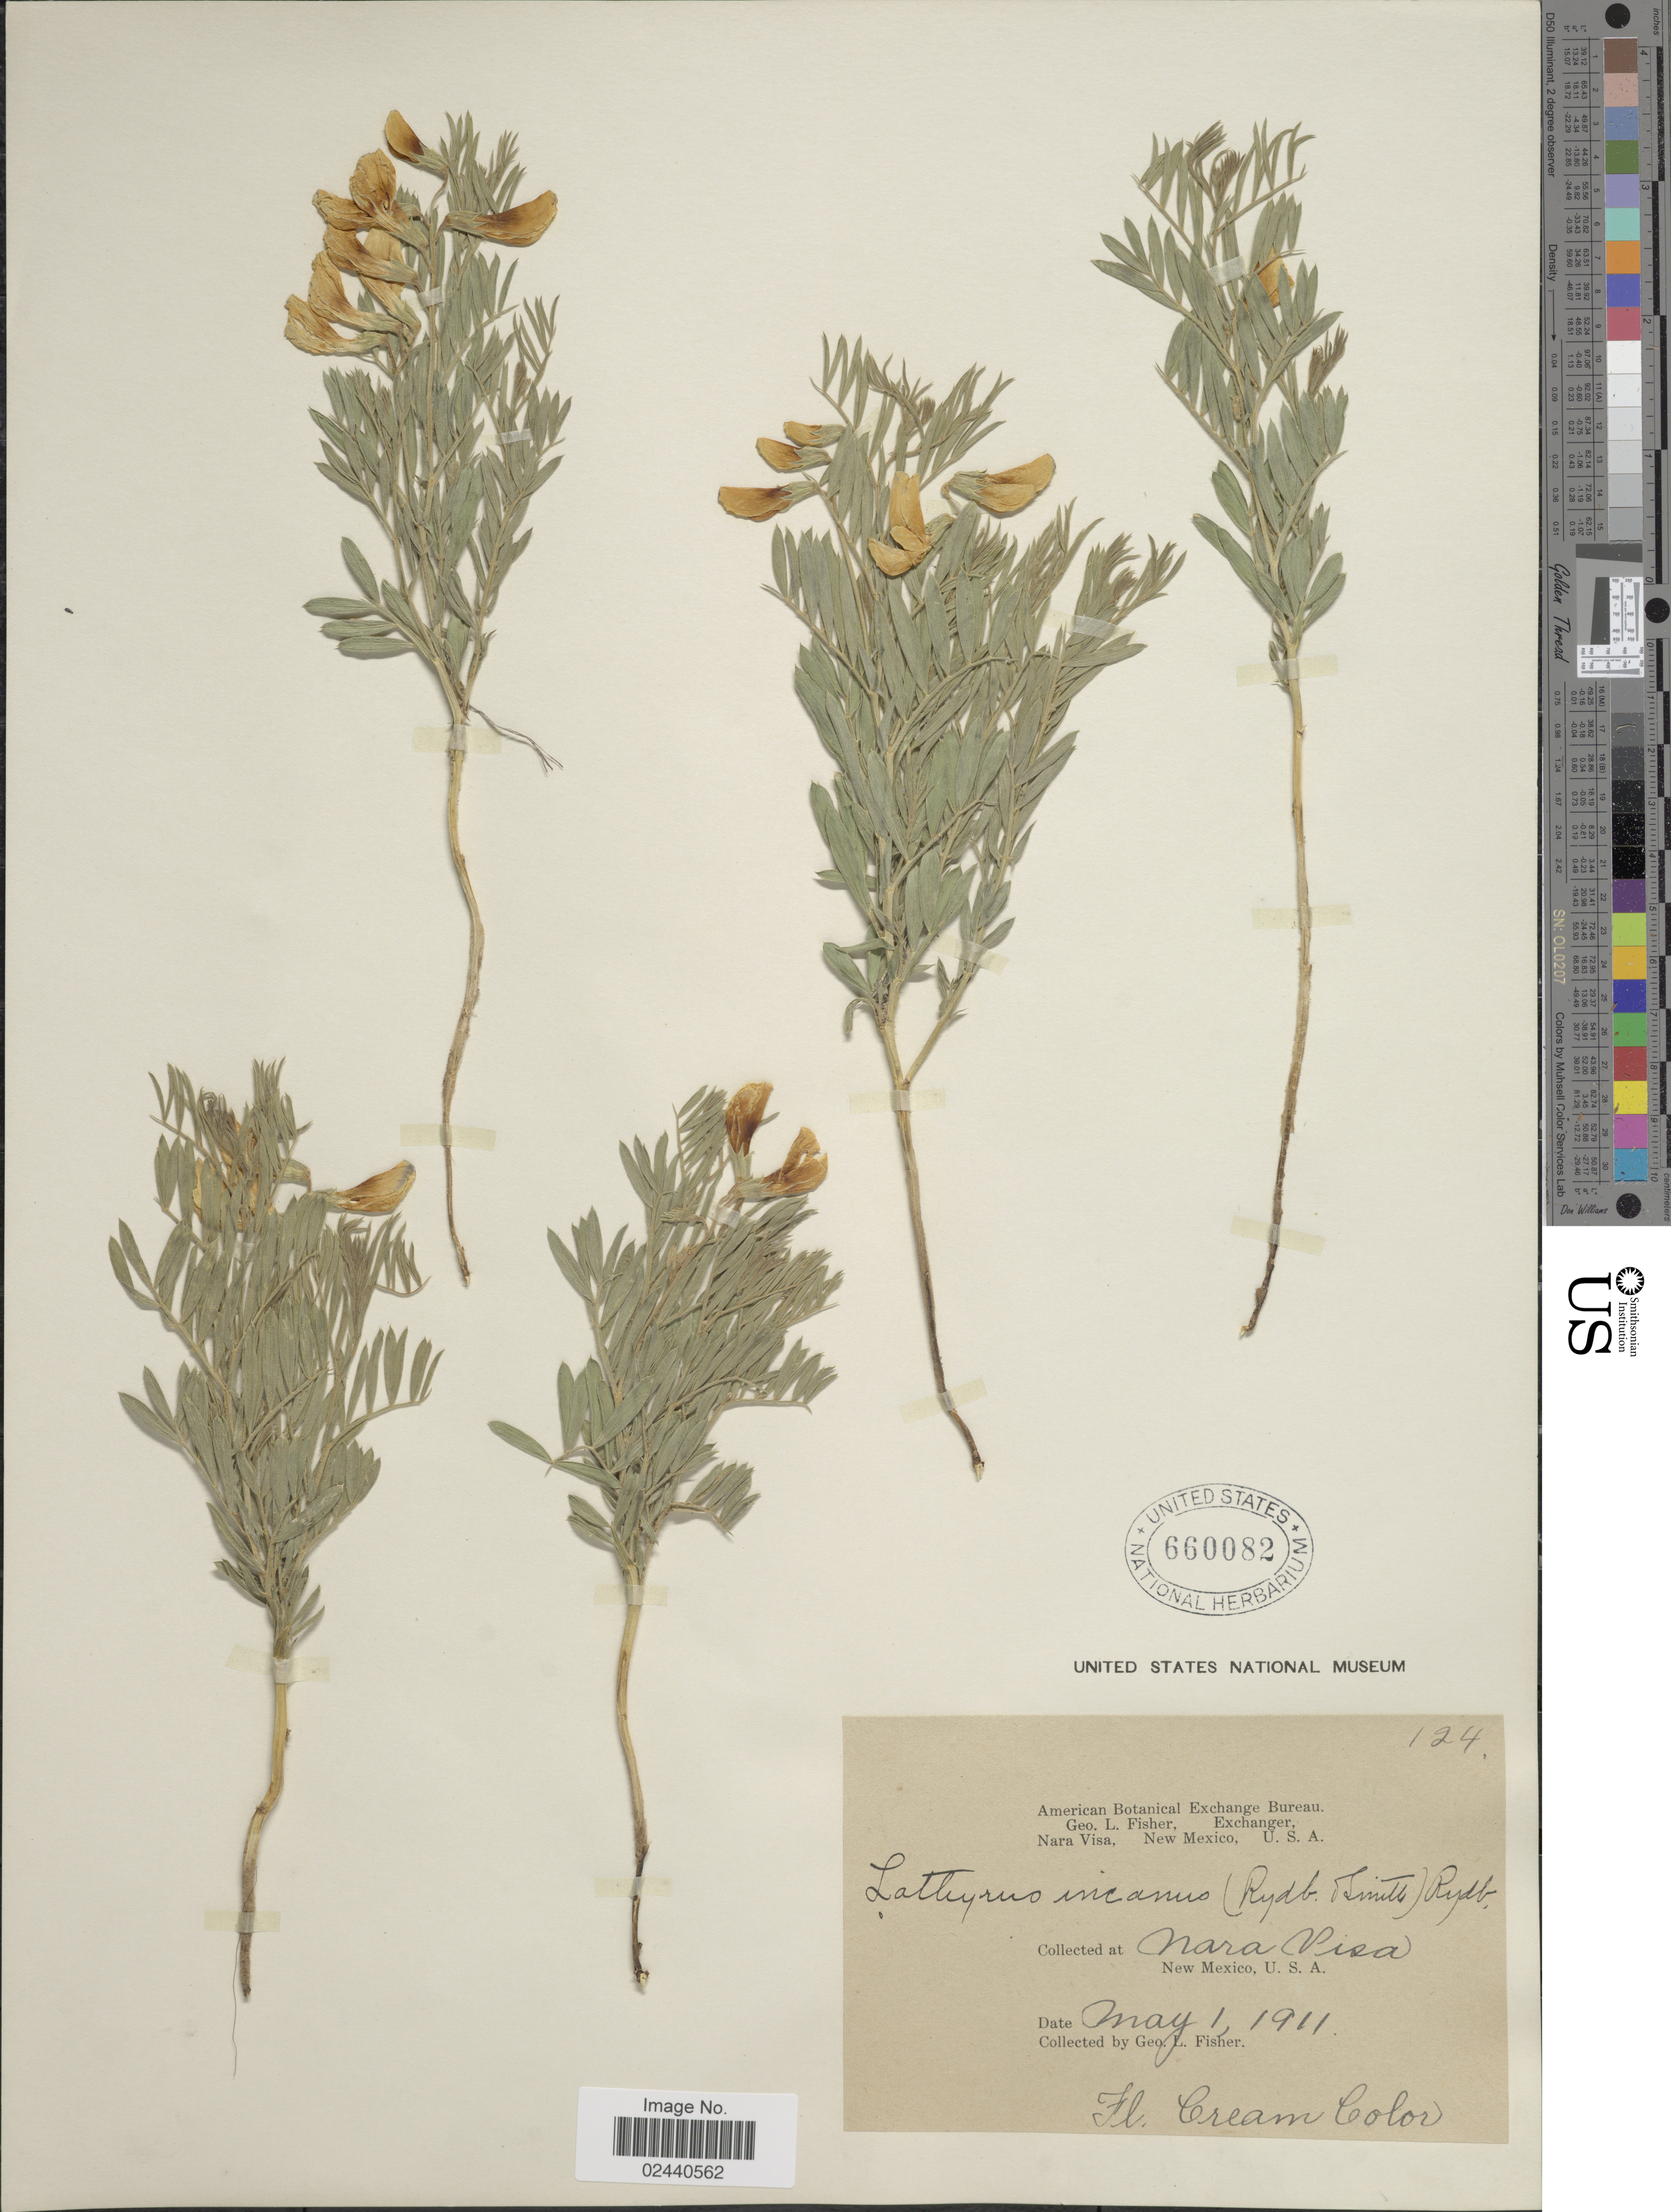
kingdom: Plantae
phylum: Tracheophyta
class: Magnoliopsida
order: Fabales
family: Fabaceae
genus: Lathyrus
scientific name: Lathyrus incanus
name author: (J.G. Sm. & Rydb.) Rydb.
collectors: G. L. Fisher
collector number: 124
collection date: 1911-05-01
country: United States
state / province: New Mexico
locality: Nara Visa, U.S.A.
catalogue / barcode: US 660082